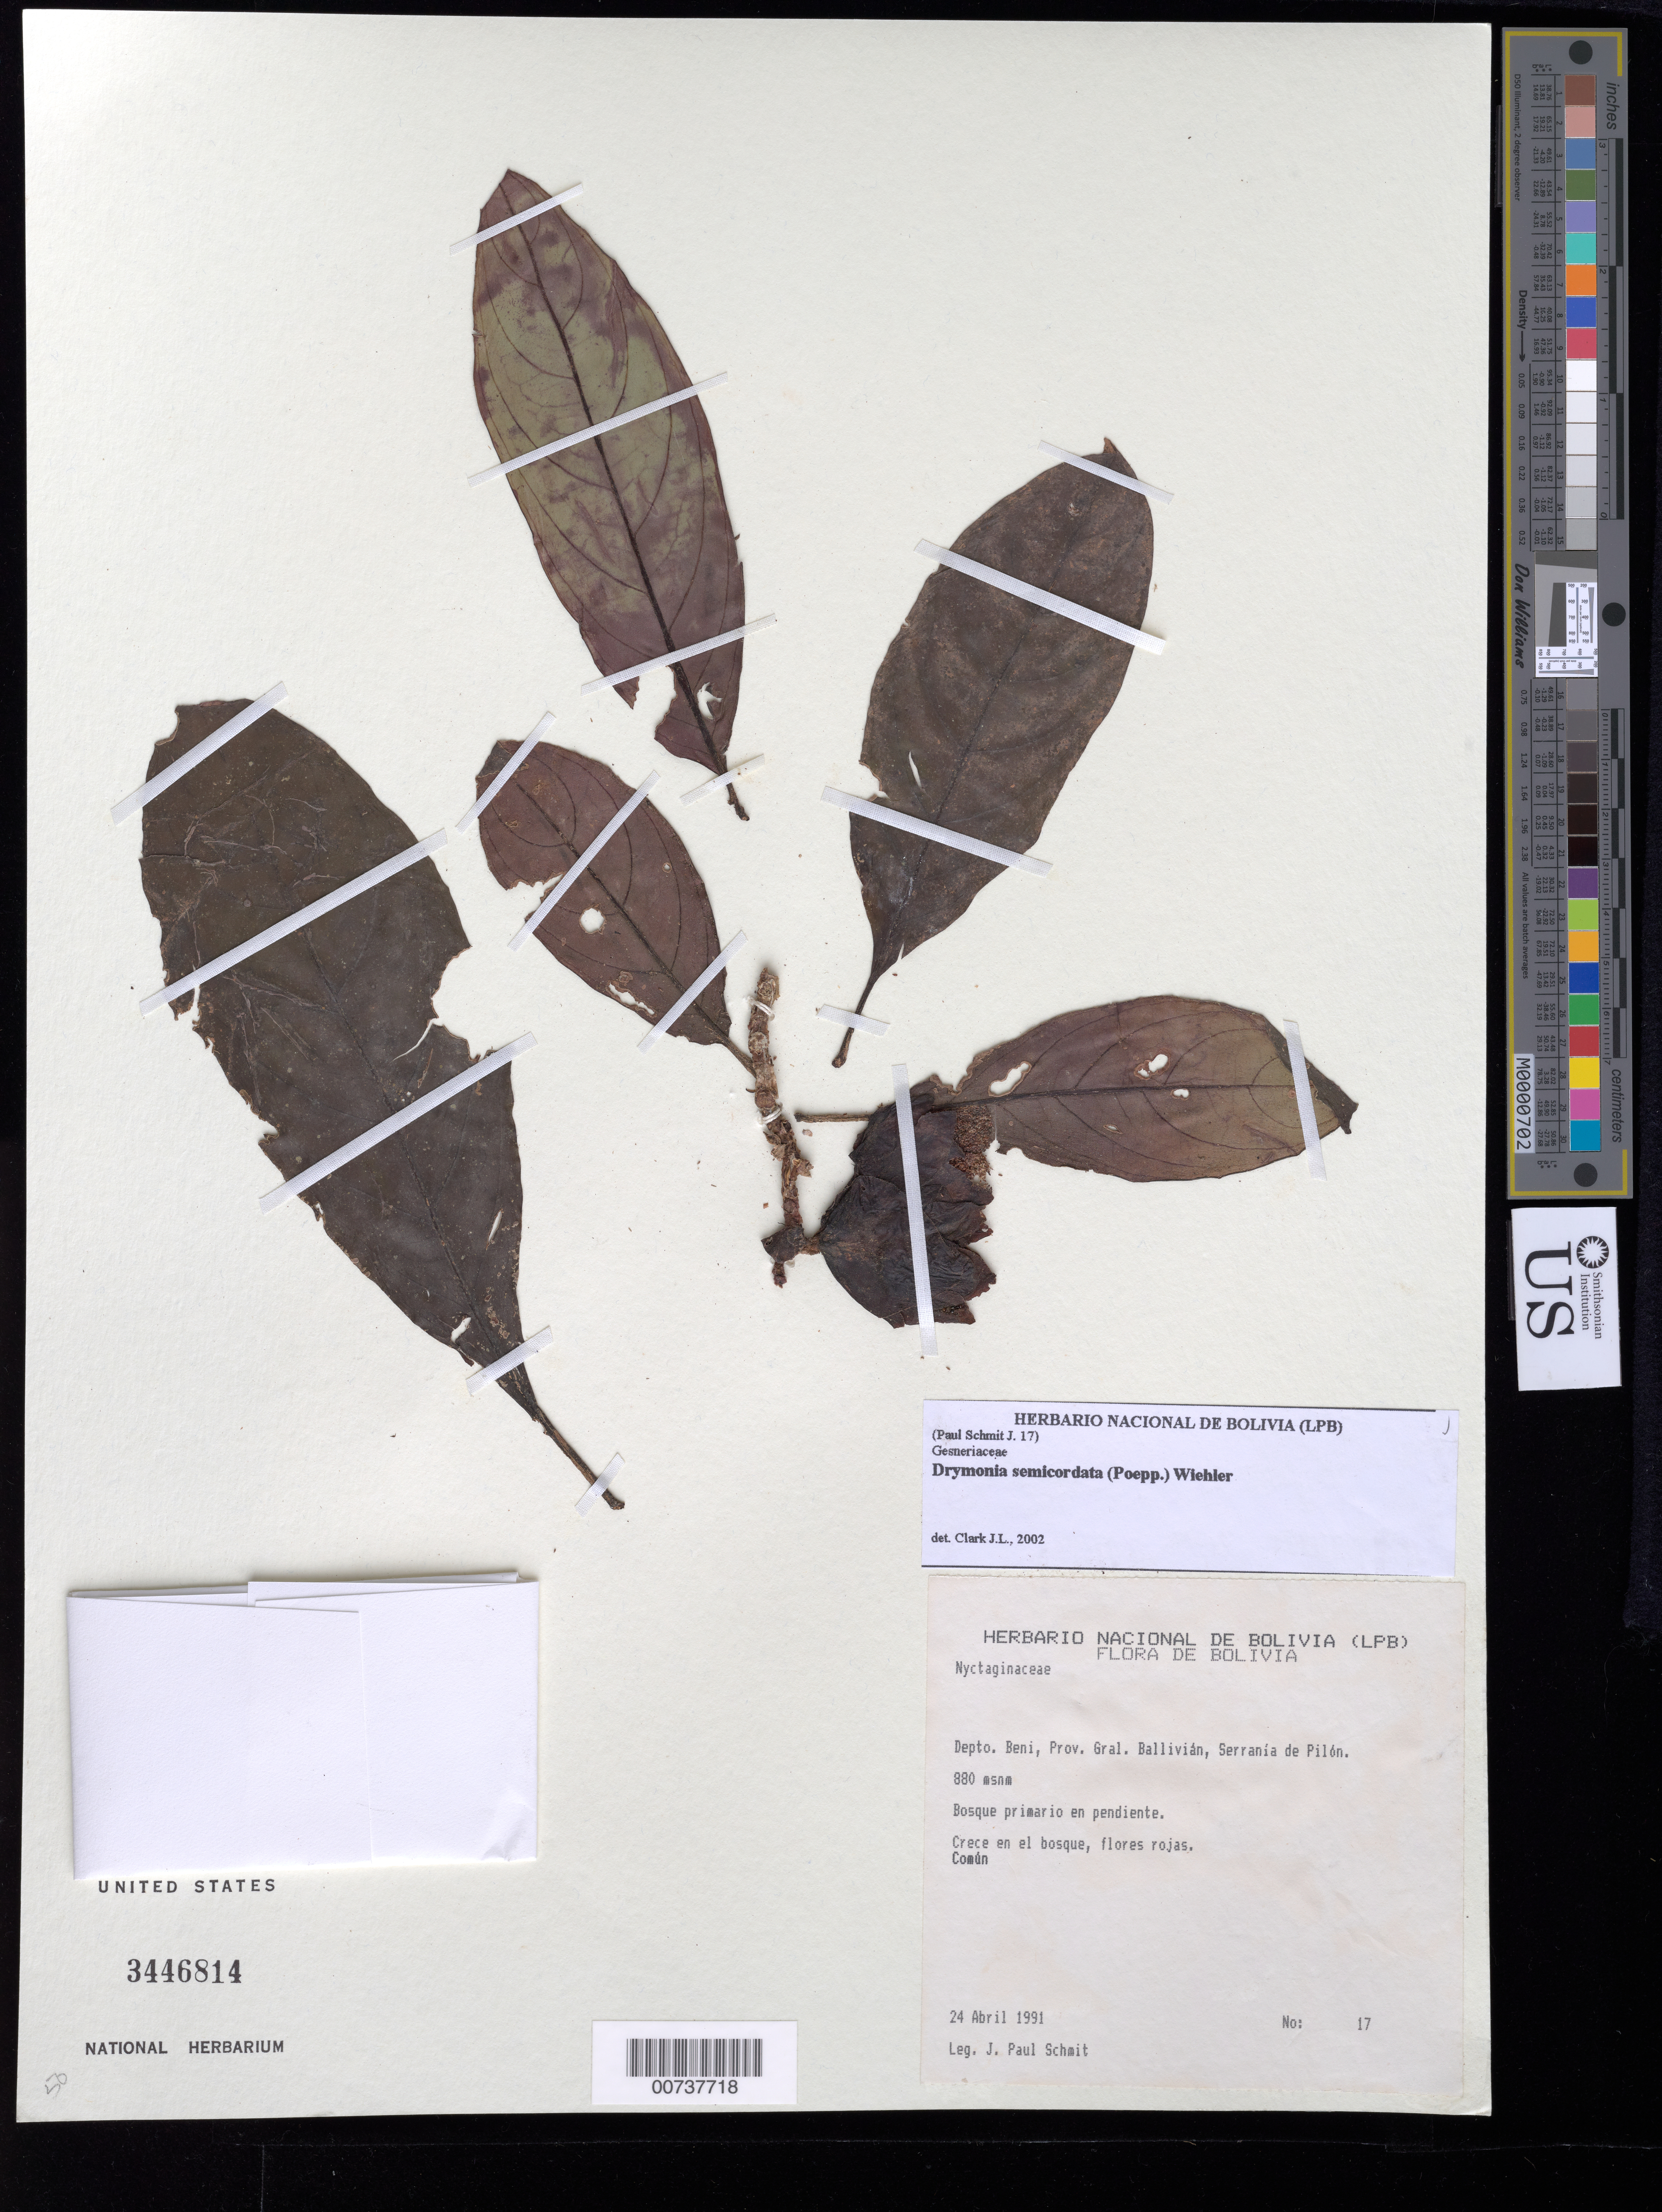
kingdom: Plantae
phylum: Tracheophyta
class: Magnoliopsida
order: Lamiales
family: Gesneriaceae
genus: Drymonia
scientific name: Drymonia semicordata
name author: (Poepp.) Wiehler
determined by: Clark, J. L., (SEL), The Marie Selby Botanical Garden (UNITED STATES)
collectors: J. Schmit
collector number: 17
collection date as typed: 24 Apr 1991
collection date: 1991-04-24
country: Bolivia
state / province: Beni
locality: Prov. Gral. Ballivián, Serranía de Pilón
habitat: Bosque primario en pendiente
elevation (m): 880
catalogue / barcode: US 3446814